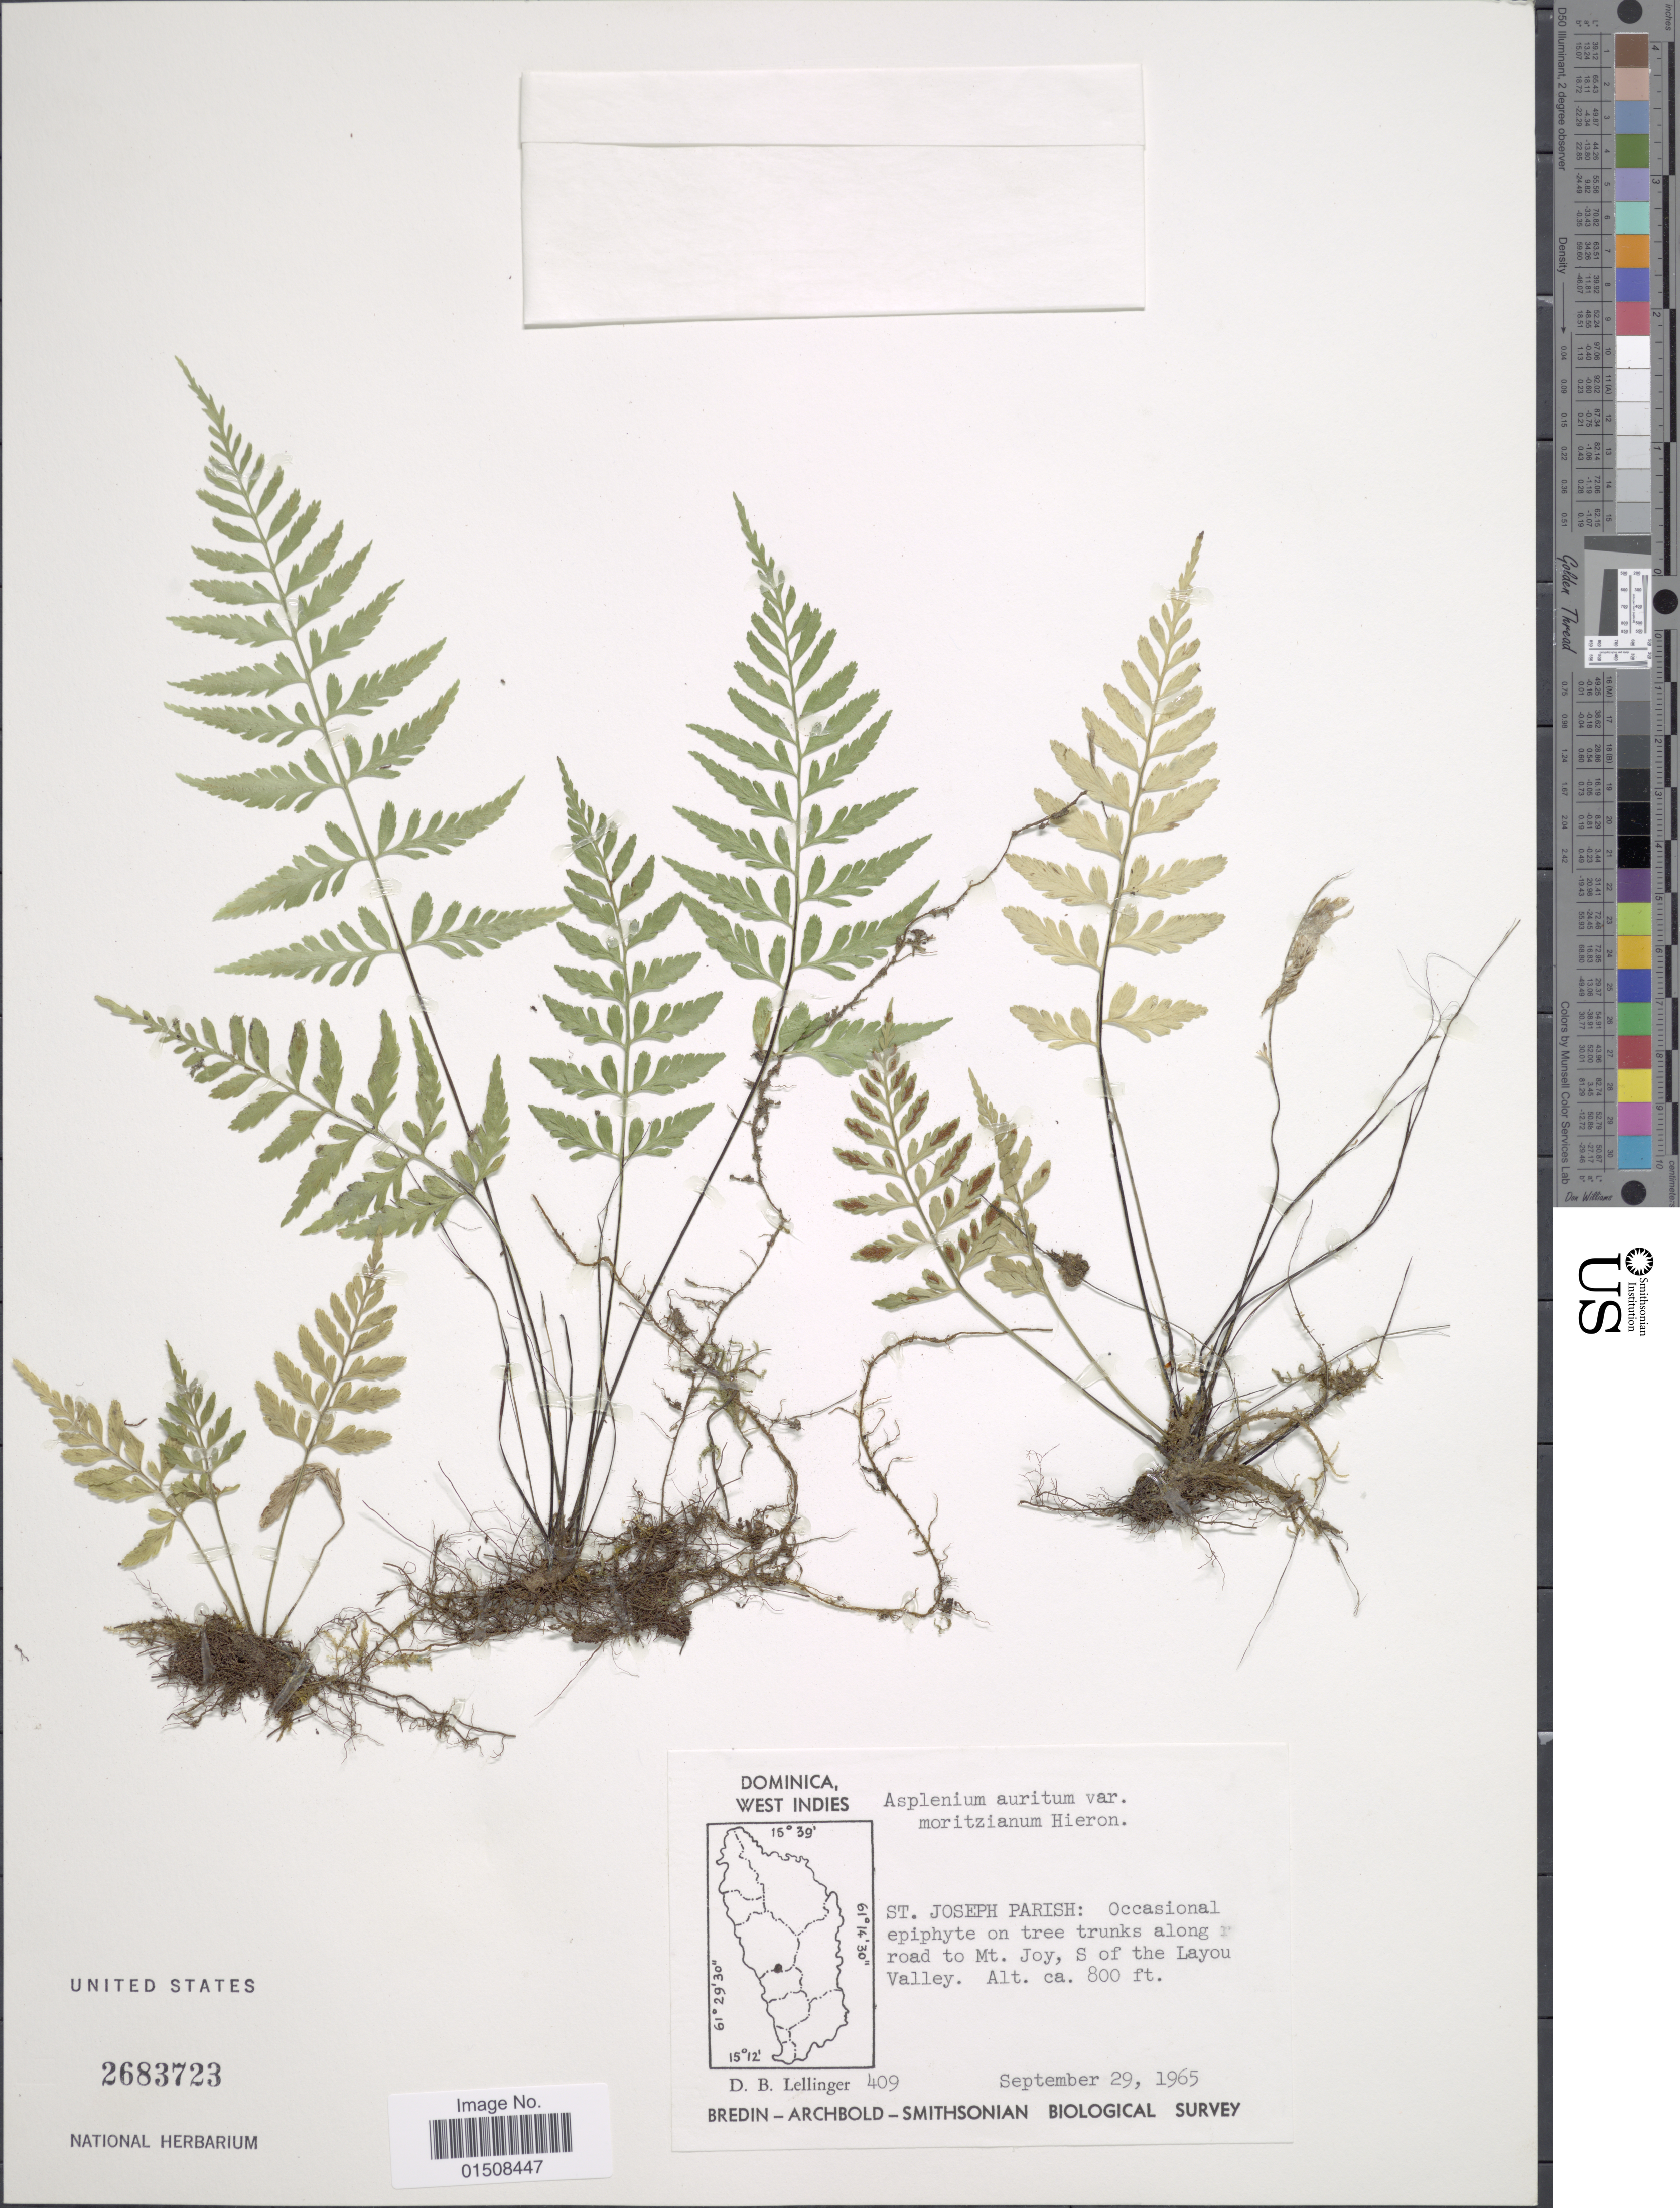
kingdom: Plantae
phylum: Tracheophyta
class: Polypodiopsida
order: Polypodiales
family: Aspleniaceae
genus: Asplenium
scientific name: Asplenium auritum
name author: Sw.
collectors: D. B. Lellinger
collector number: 409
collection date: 1965-09-29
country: Dominica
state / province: St. Joseph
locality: On tree trunks along road to Mt. Joy, S of the Layou Valley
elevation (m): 244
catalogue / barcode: US 2683723